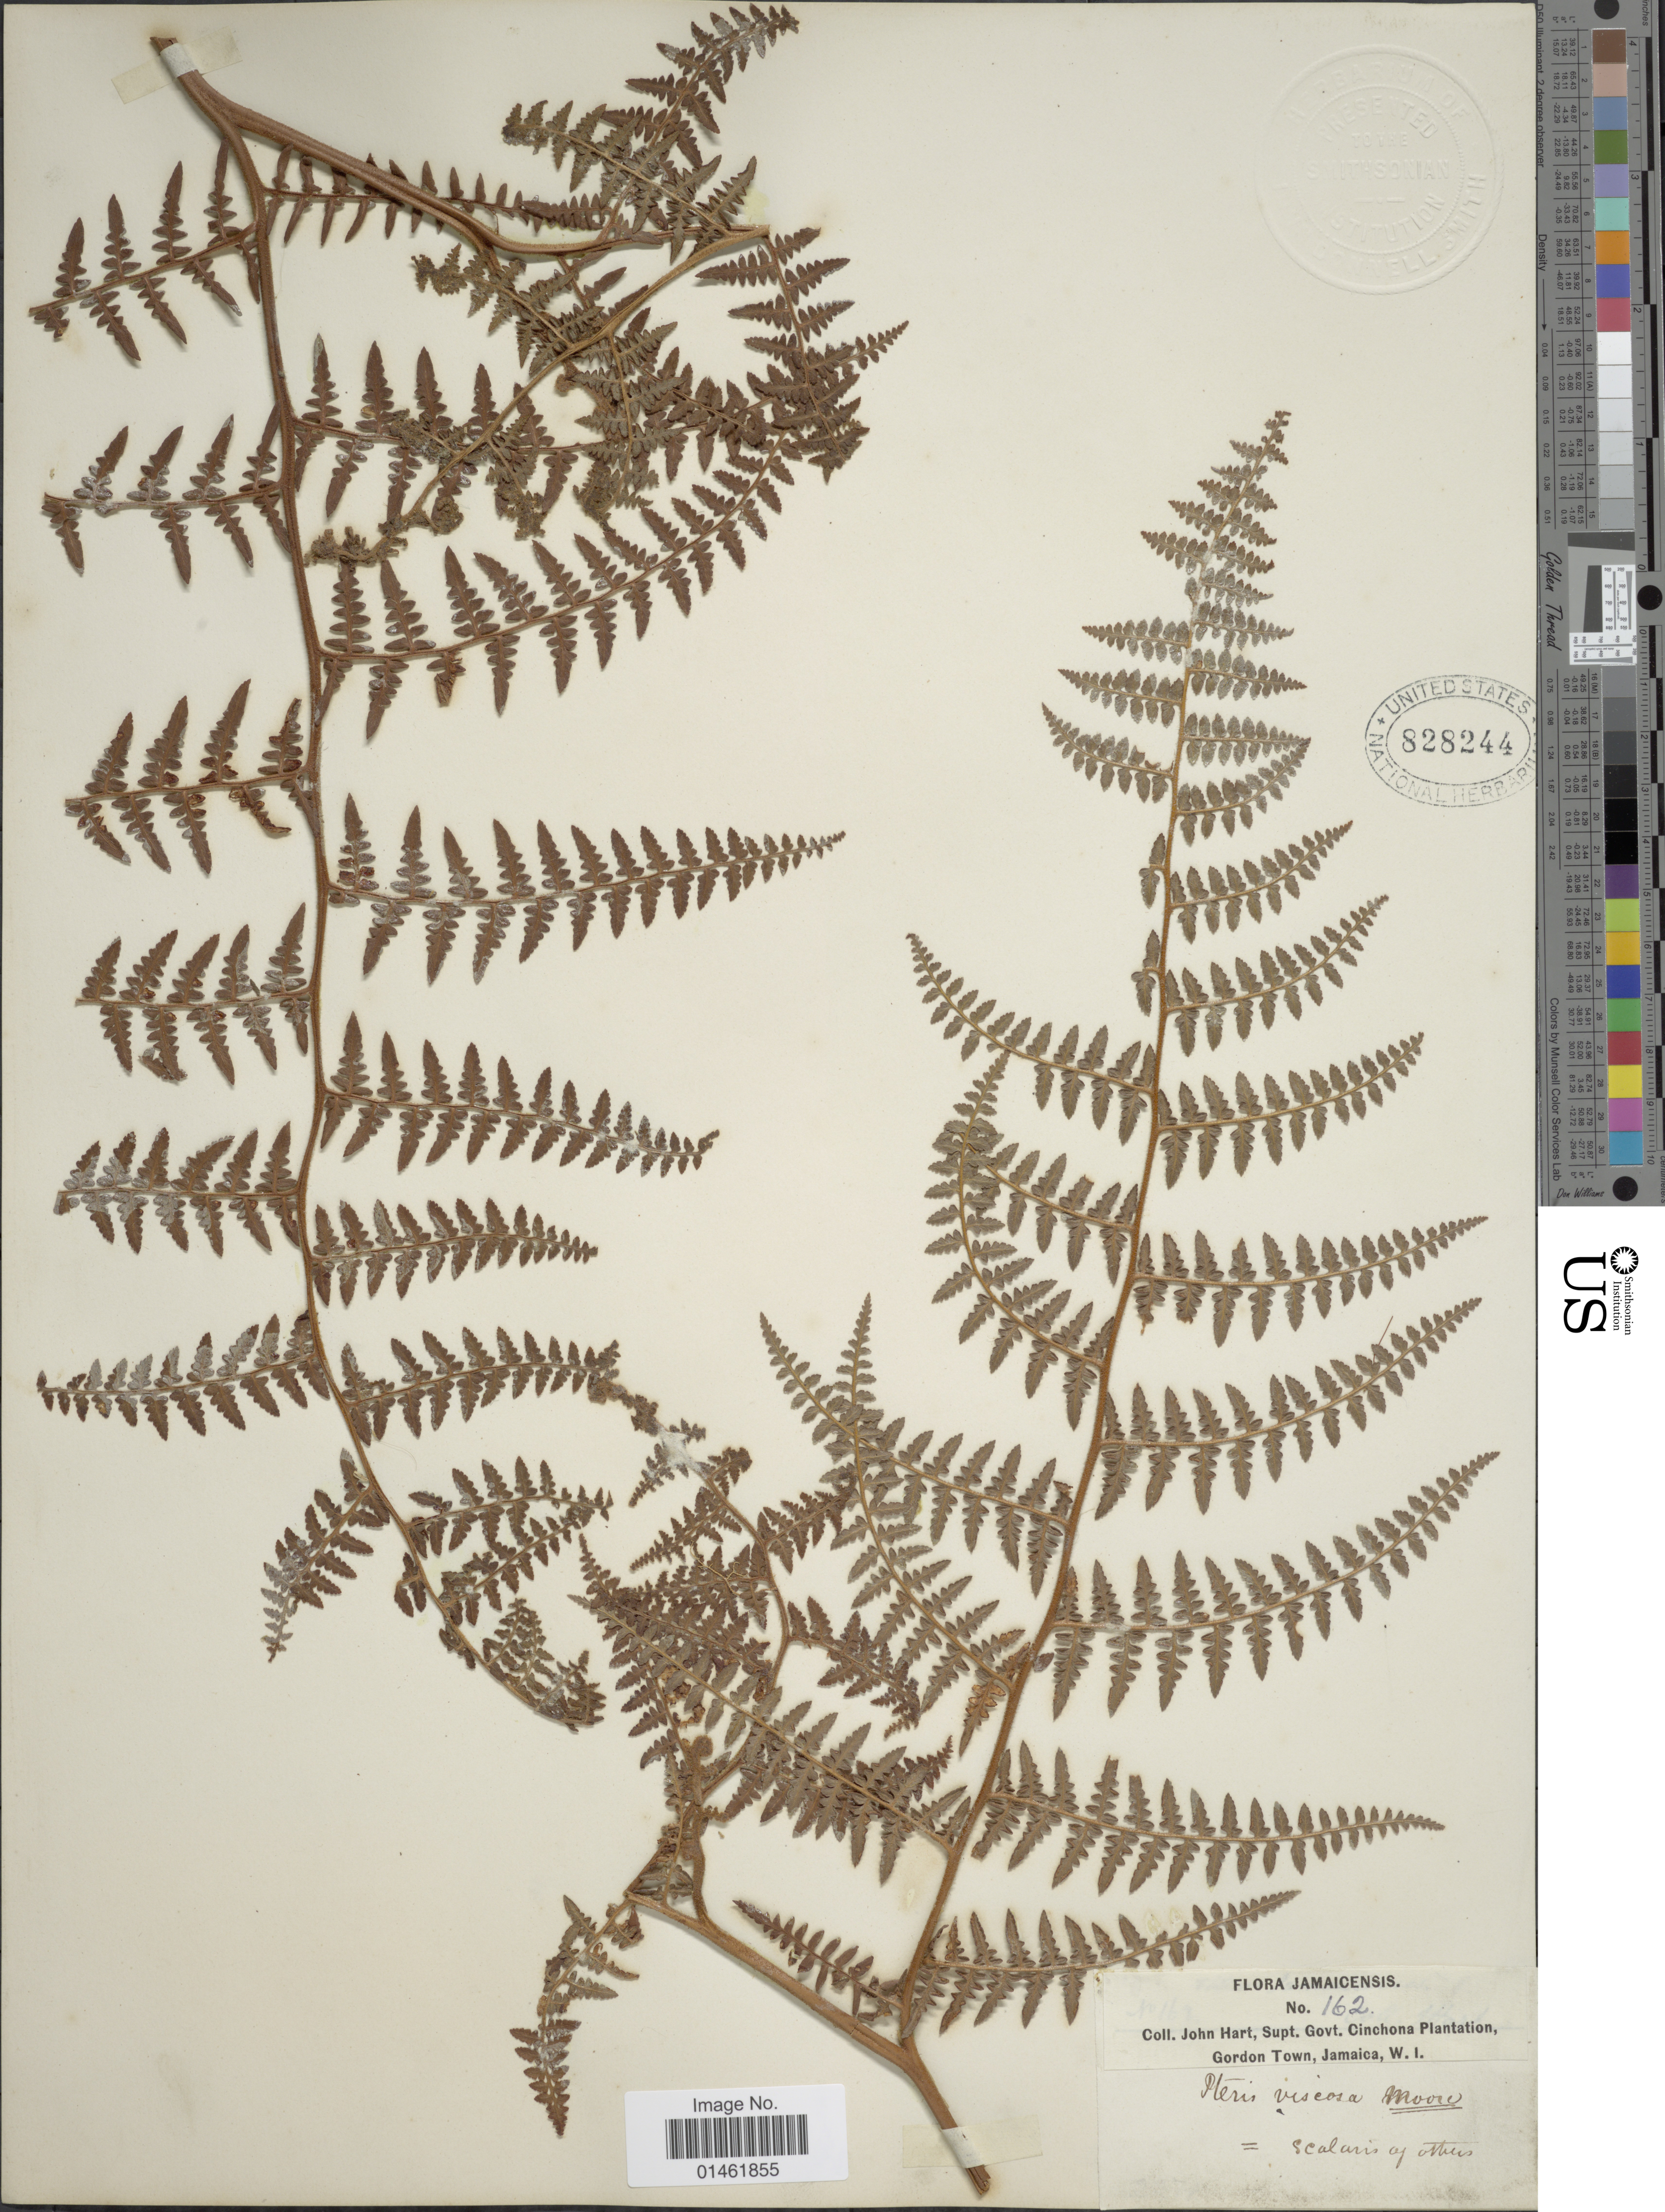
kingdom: Plantae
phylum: Tracheophyta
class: Polypodiopsida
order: Polypodiales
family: Dennstaedtiaceae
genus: Paesia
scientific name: Paesia glandulosa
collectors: J. Hart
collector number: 162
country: Jamaica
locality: Supt. Govt. Cichona plantation, Gordon Town, Jamaica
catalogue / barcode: US 828244